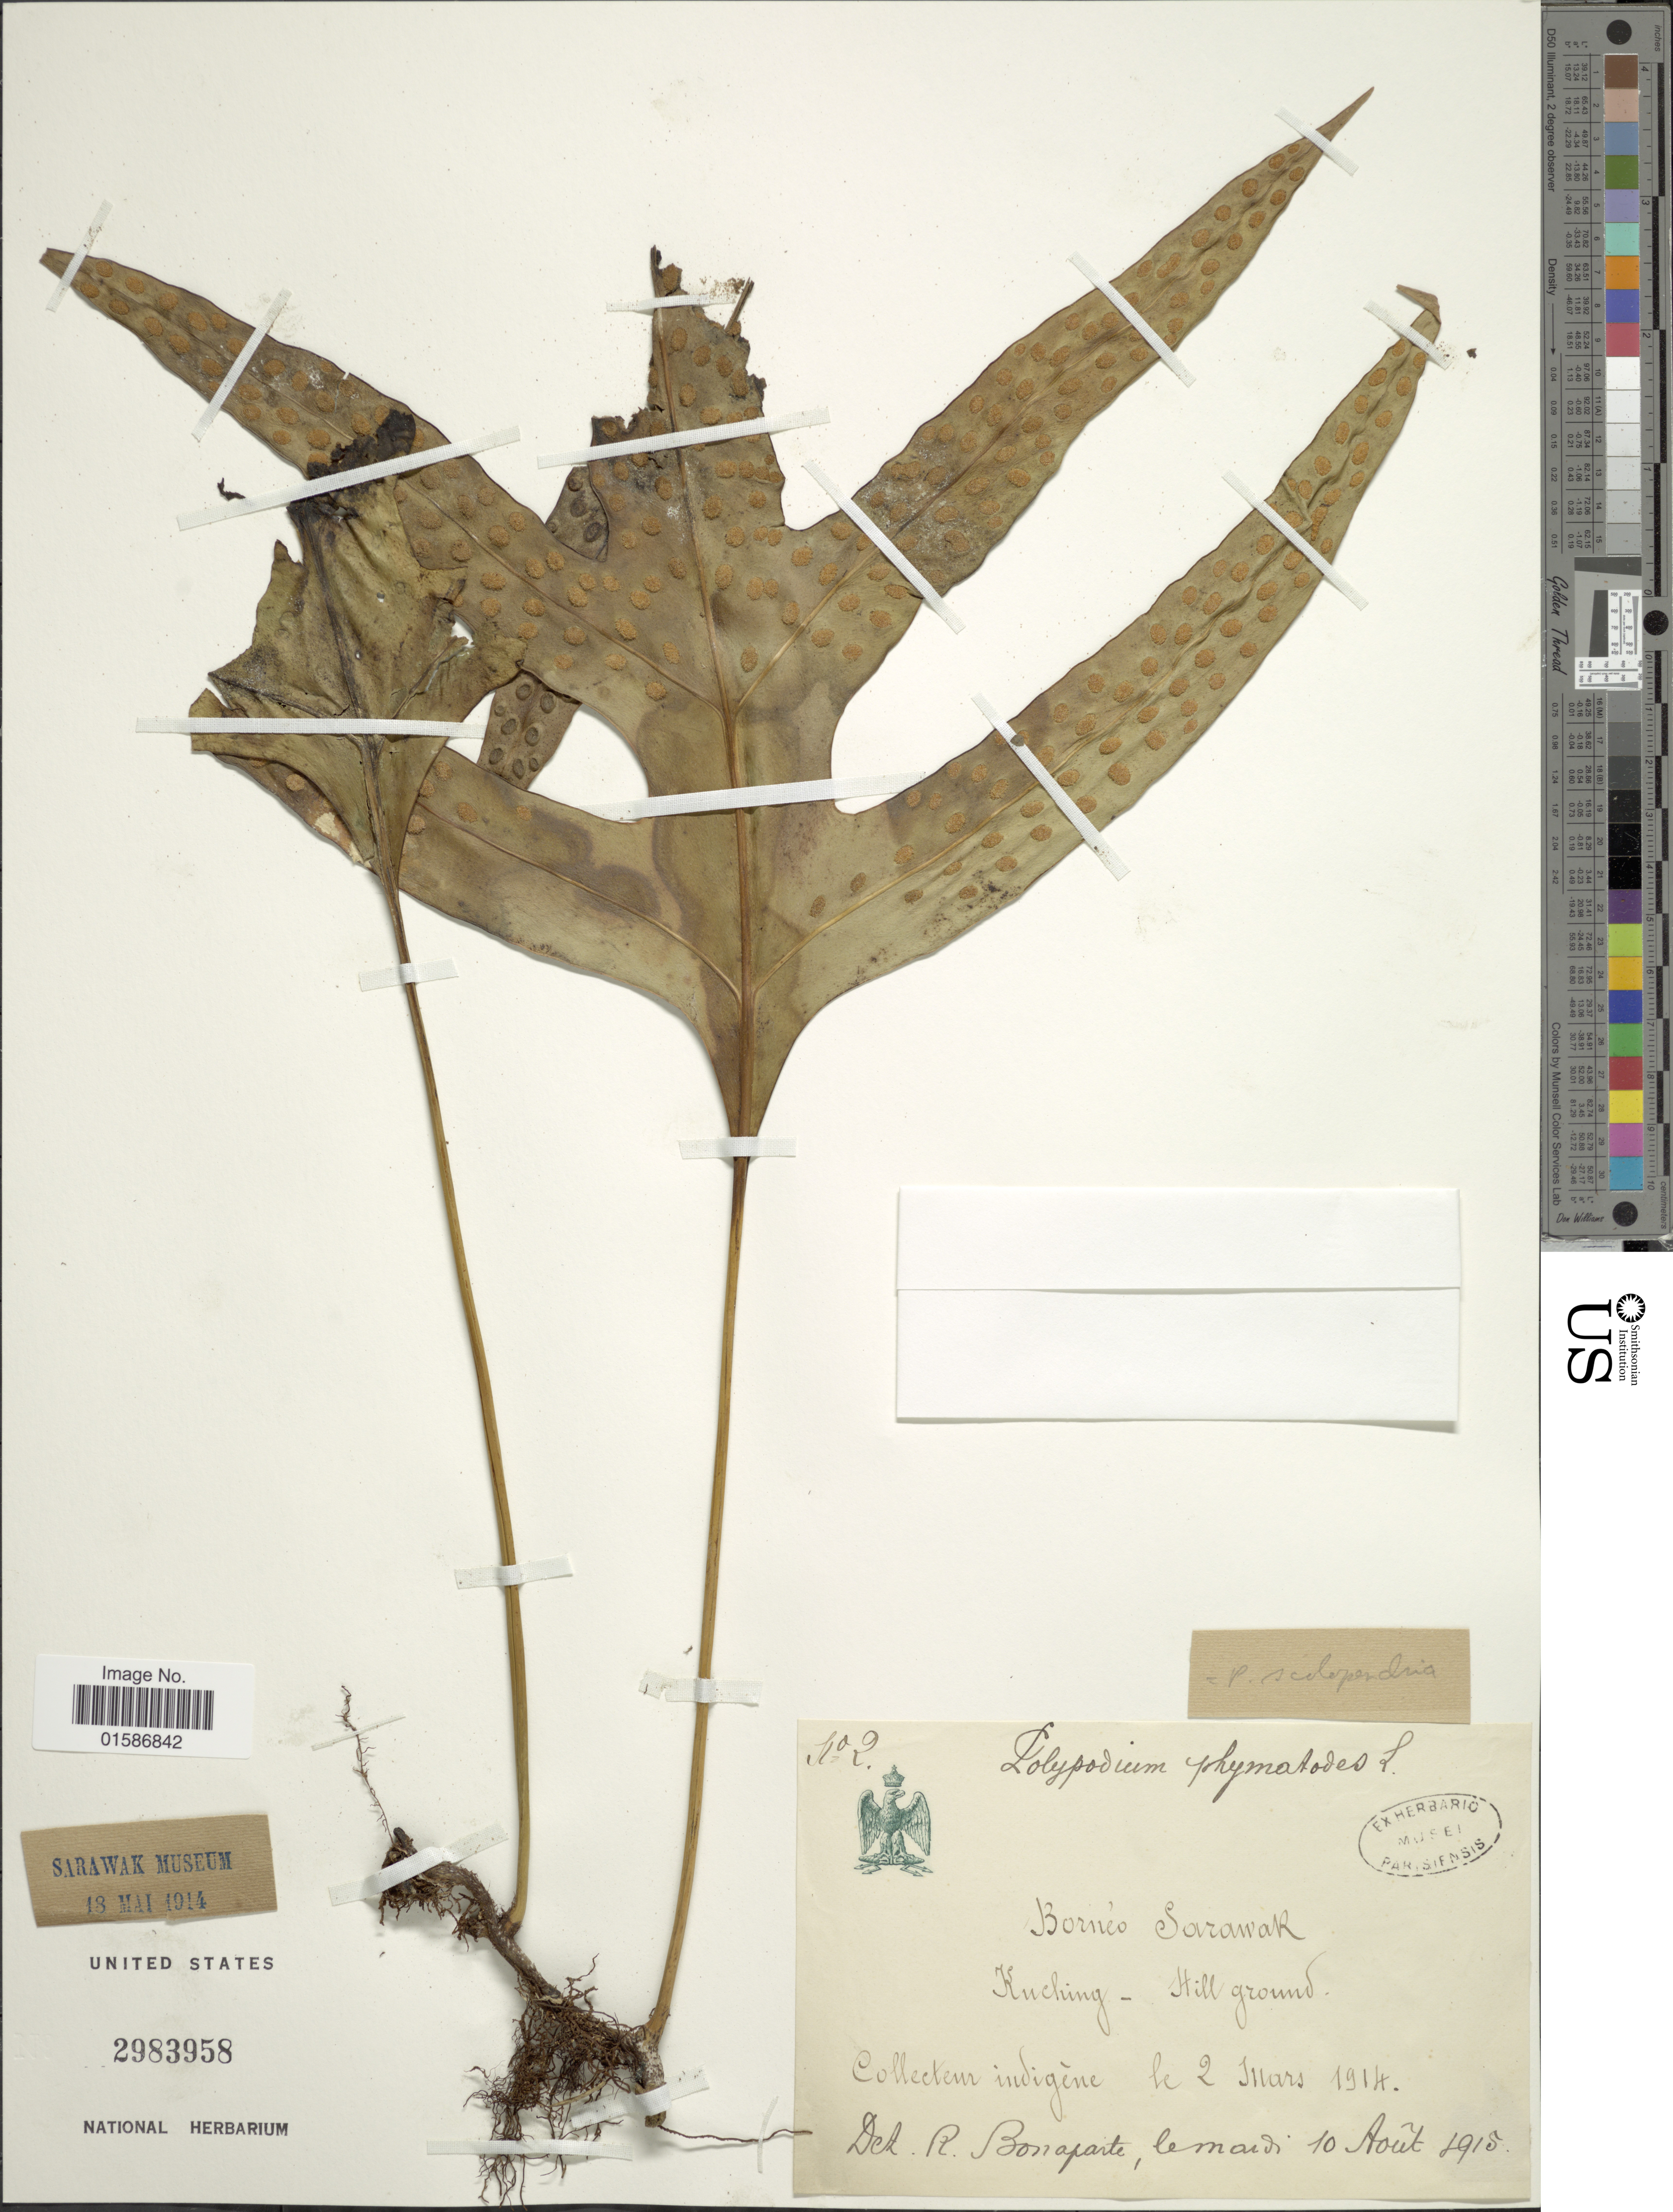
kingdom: Plantae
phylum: Tracheophyta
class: Polypodiopsida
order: Polypodiales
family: Polypodiaceae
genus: Microsorum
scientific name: Microsorum scolopendria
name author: (Burm. f.) Copel.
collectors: ex herb. Mus. Paraensis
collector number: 2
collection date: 1914-03-02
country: Malaysia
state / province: Sarawak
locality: Bornoe, Kuching - Hill ground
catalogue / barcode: US 2983958